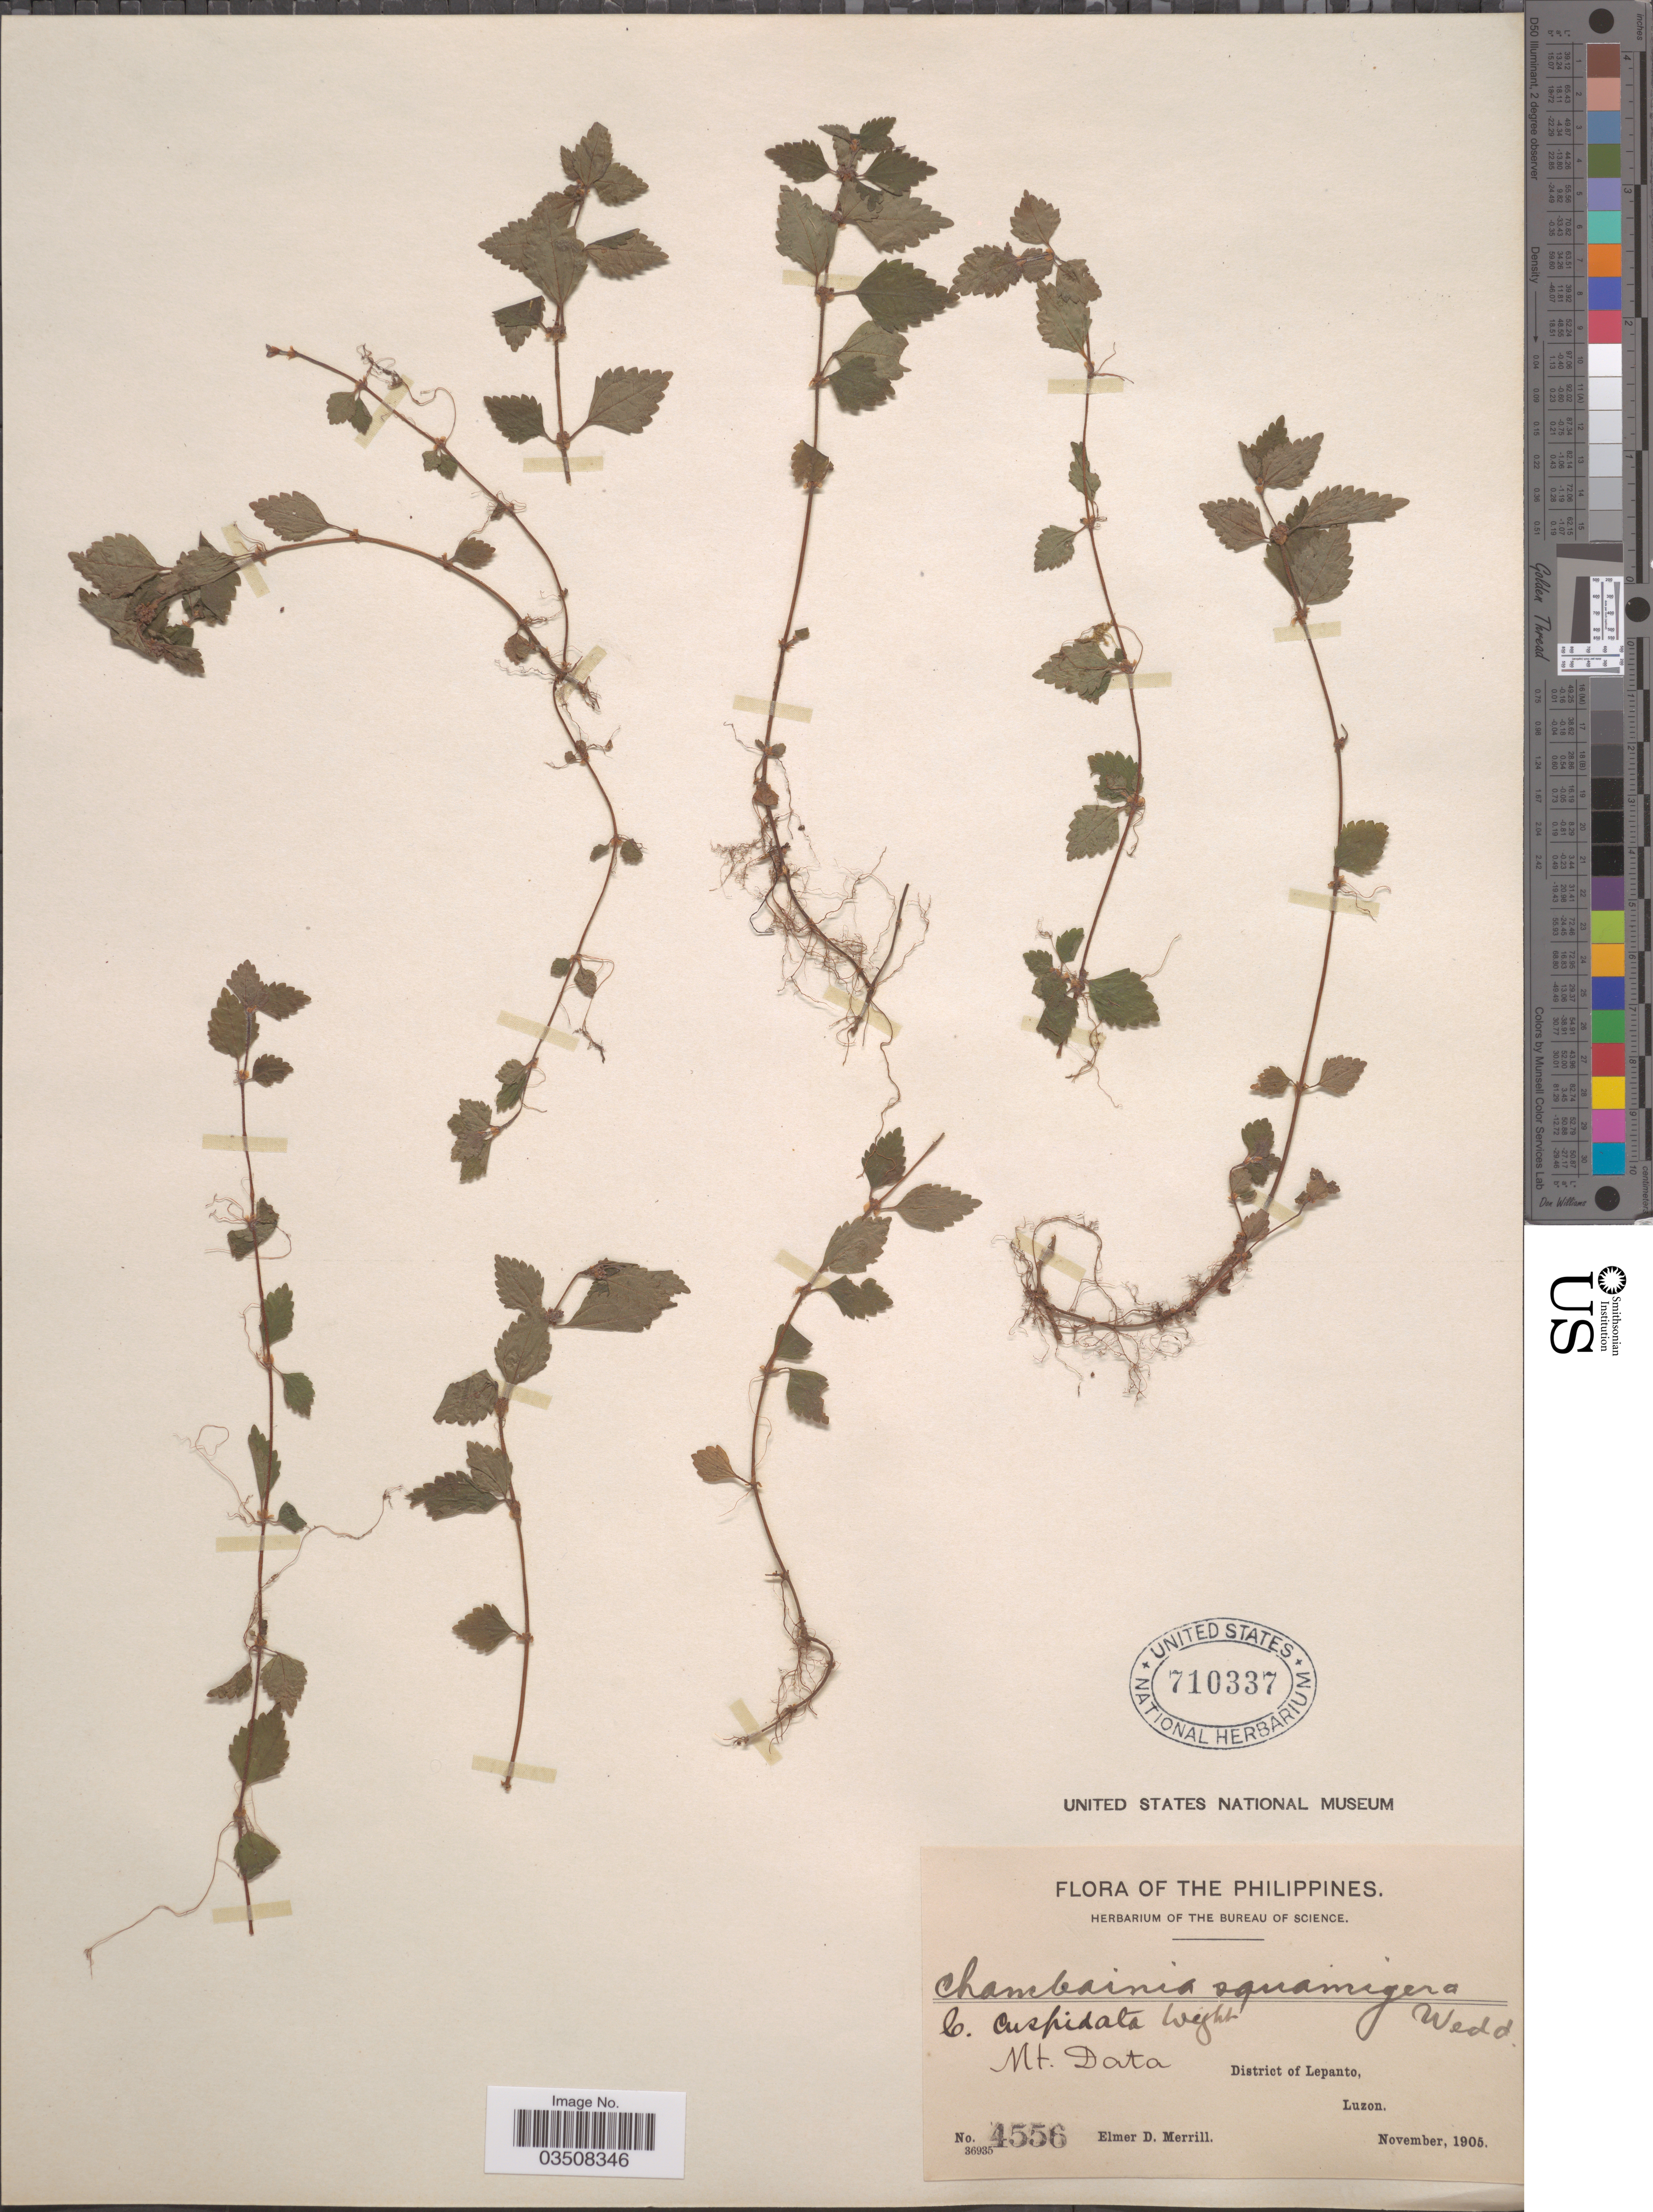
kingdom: Plantae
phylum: Tracheophyta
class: Magnoliopsida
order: Rosales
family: Urticaceae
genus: Chamabainia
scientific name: Chamabainia cuspidata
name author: Wight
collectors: E. D. Merrill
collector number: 4556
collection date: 1905-11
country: Philippines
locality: Mt. Data. District of Lepanto, Luzon.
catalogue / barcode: US 710337